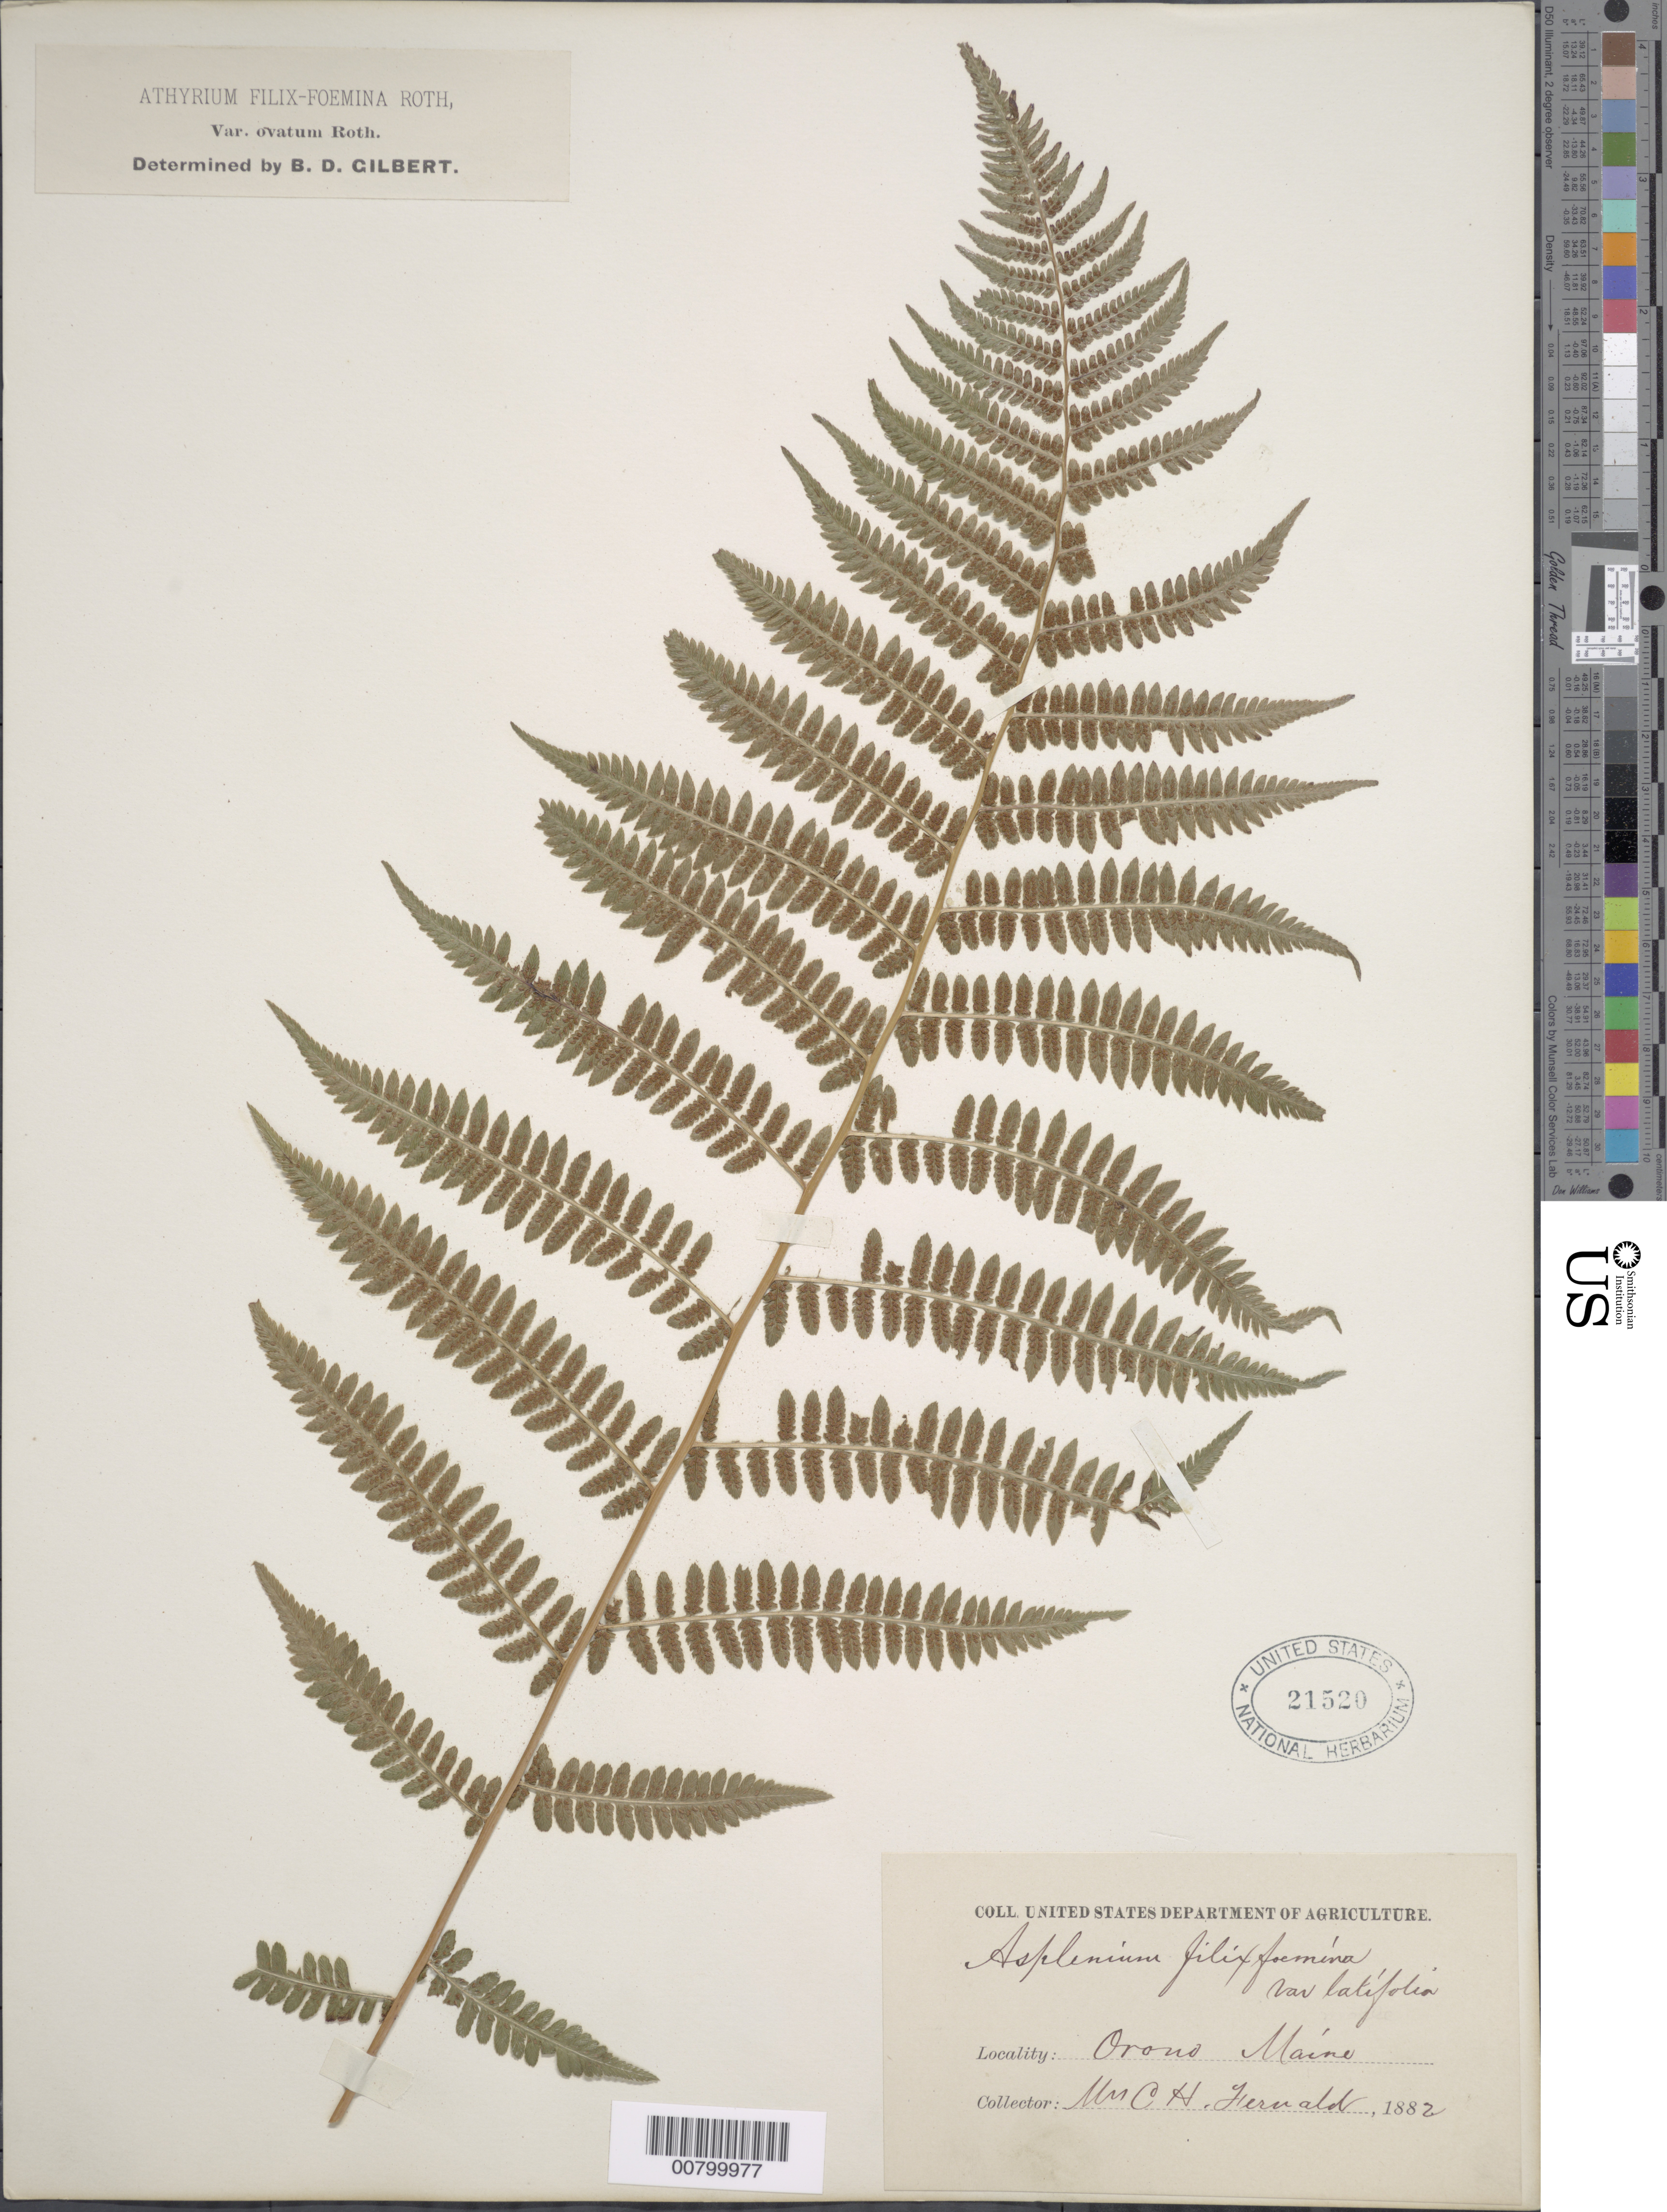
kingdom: Plantae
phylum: Tracheophyta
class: Polypodiopsida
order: Polypodiales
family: Athyriaceae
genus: Athyrium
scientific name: Athyrium filix-femina subsp. angustatum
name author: (Willd.) R.T. Clausen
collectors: H. Fernald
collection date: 1882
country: United States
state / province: Maine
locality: Orono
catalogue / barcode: US 21520